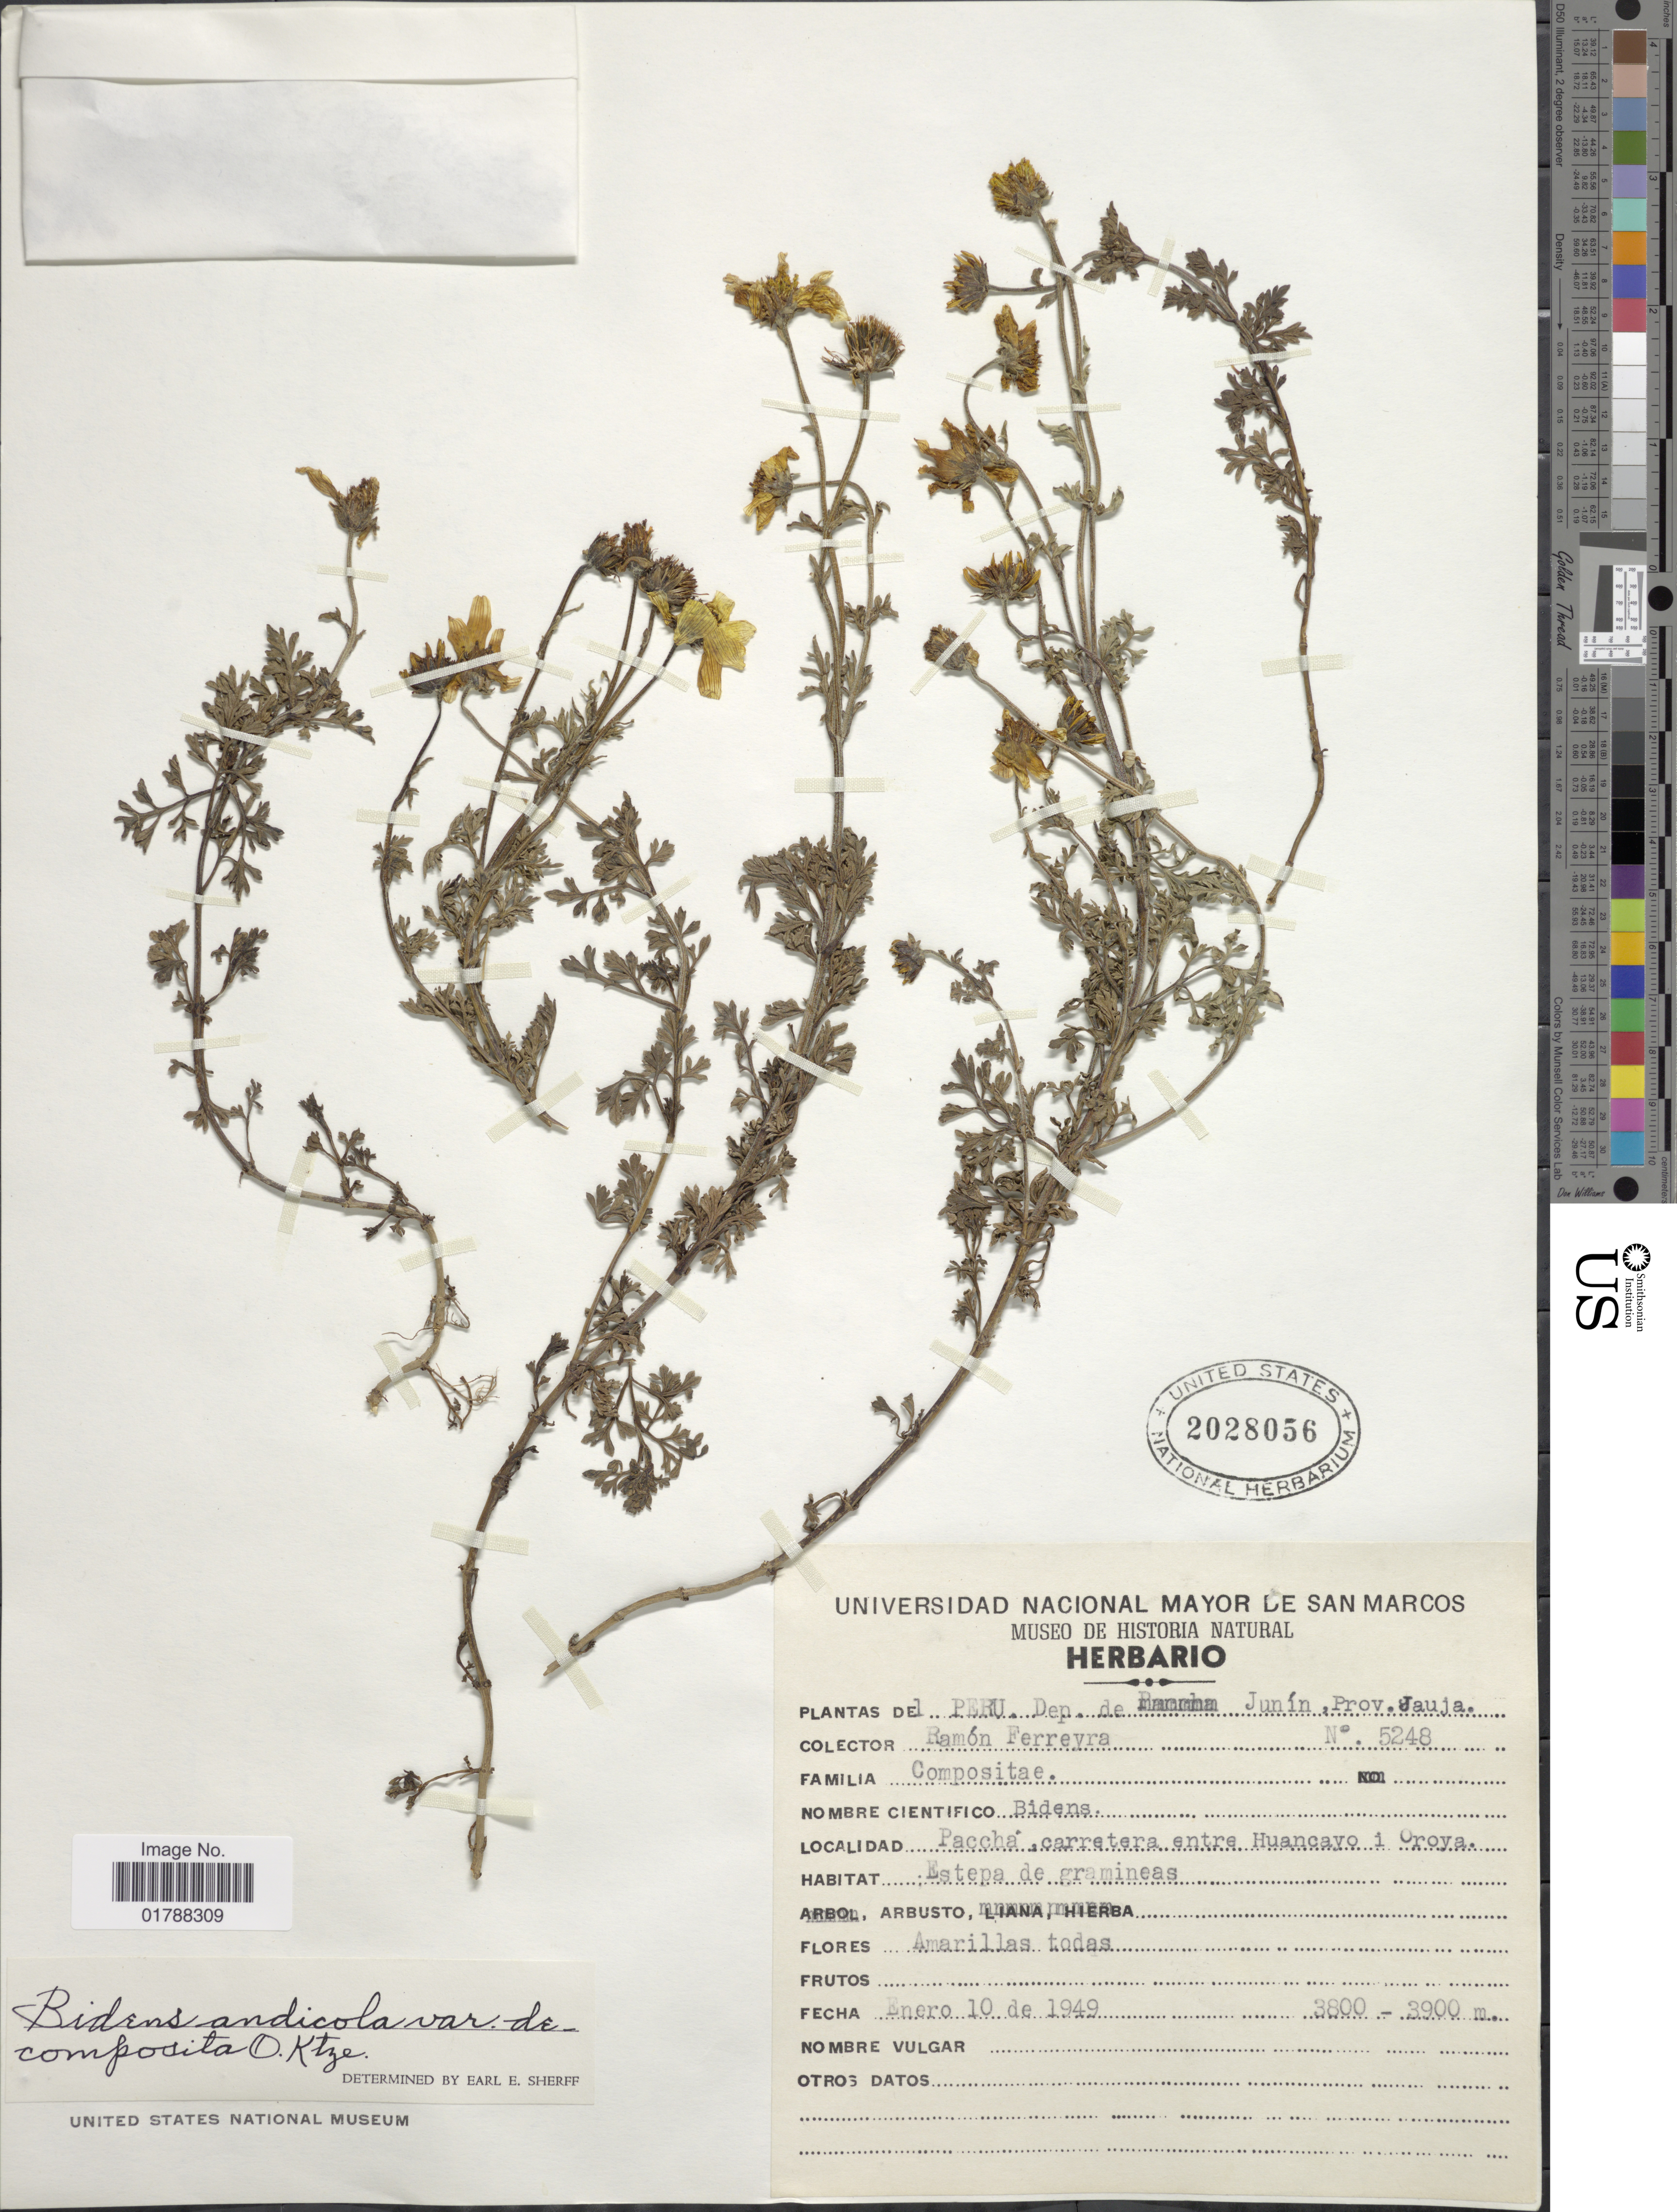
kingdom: Plantae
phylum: Tracheophyta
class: Magnoliopsida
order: Asterales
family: Asteraceae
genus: Bidens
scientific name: Bidens andicola var. decomposita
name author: Kuntze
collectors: R. A. Ferreyra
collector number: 5248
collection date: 1949-01-10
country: Peru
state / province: Junín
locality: Prov. Jauja. Paccha, carretera entre Huancayo i Oroya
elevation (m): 3800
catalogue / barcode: US 2028056